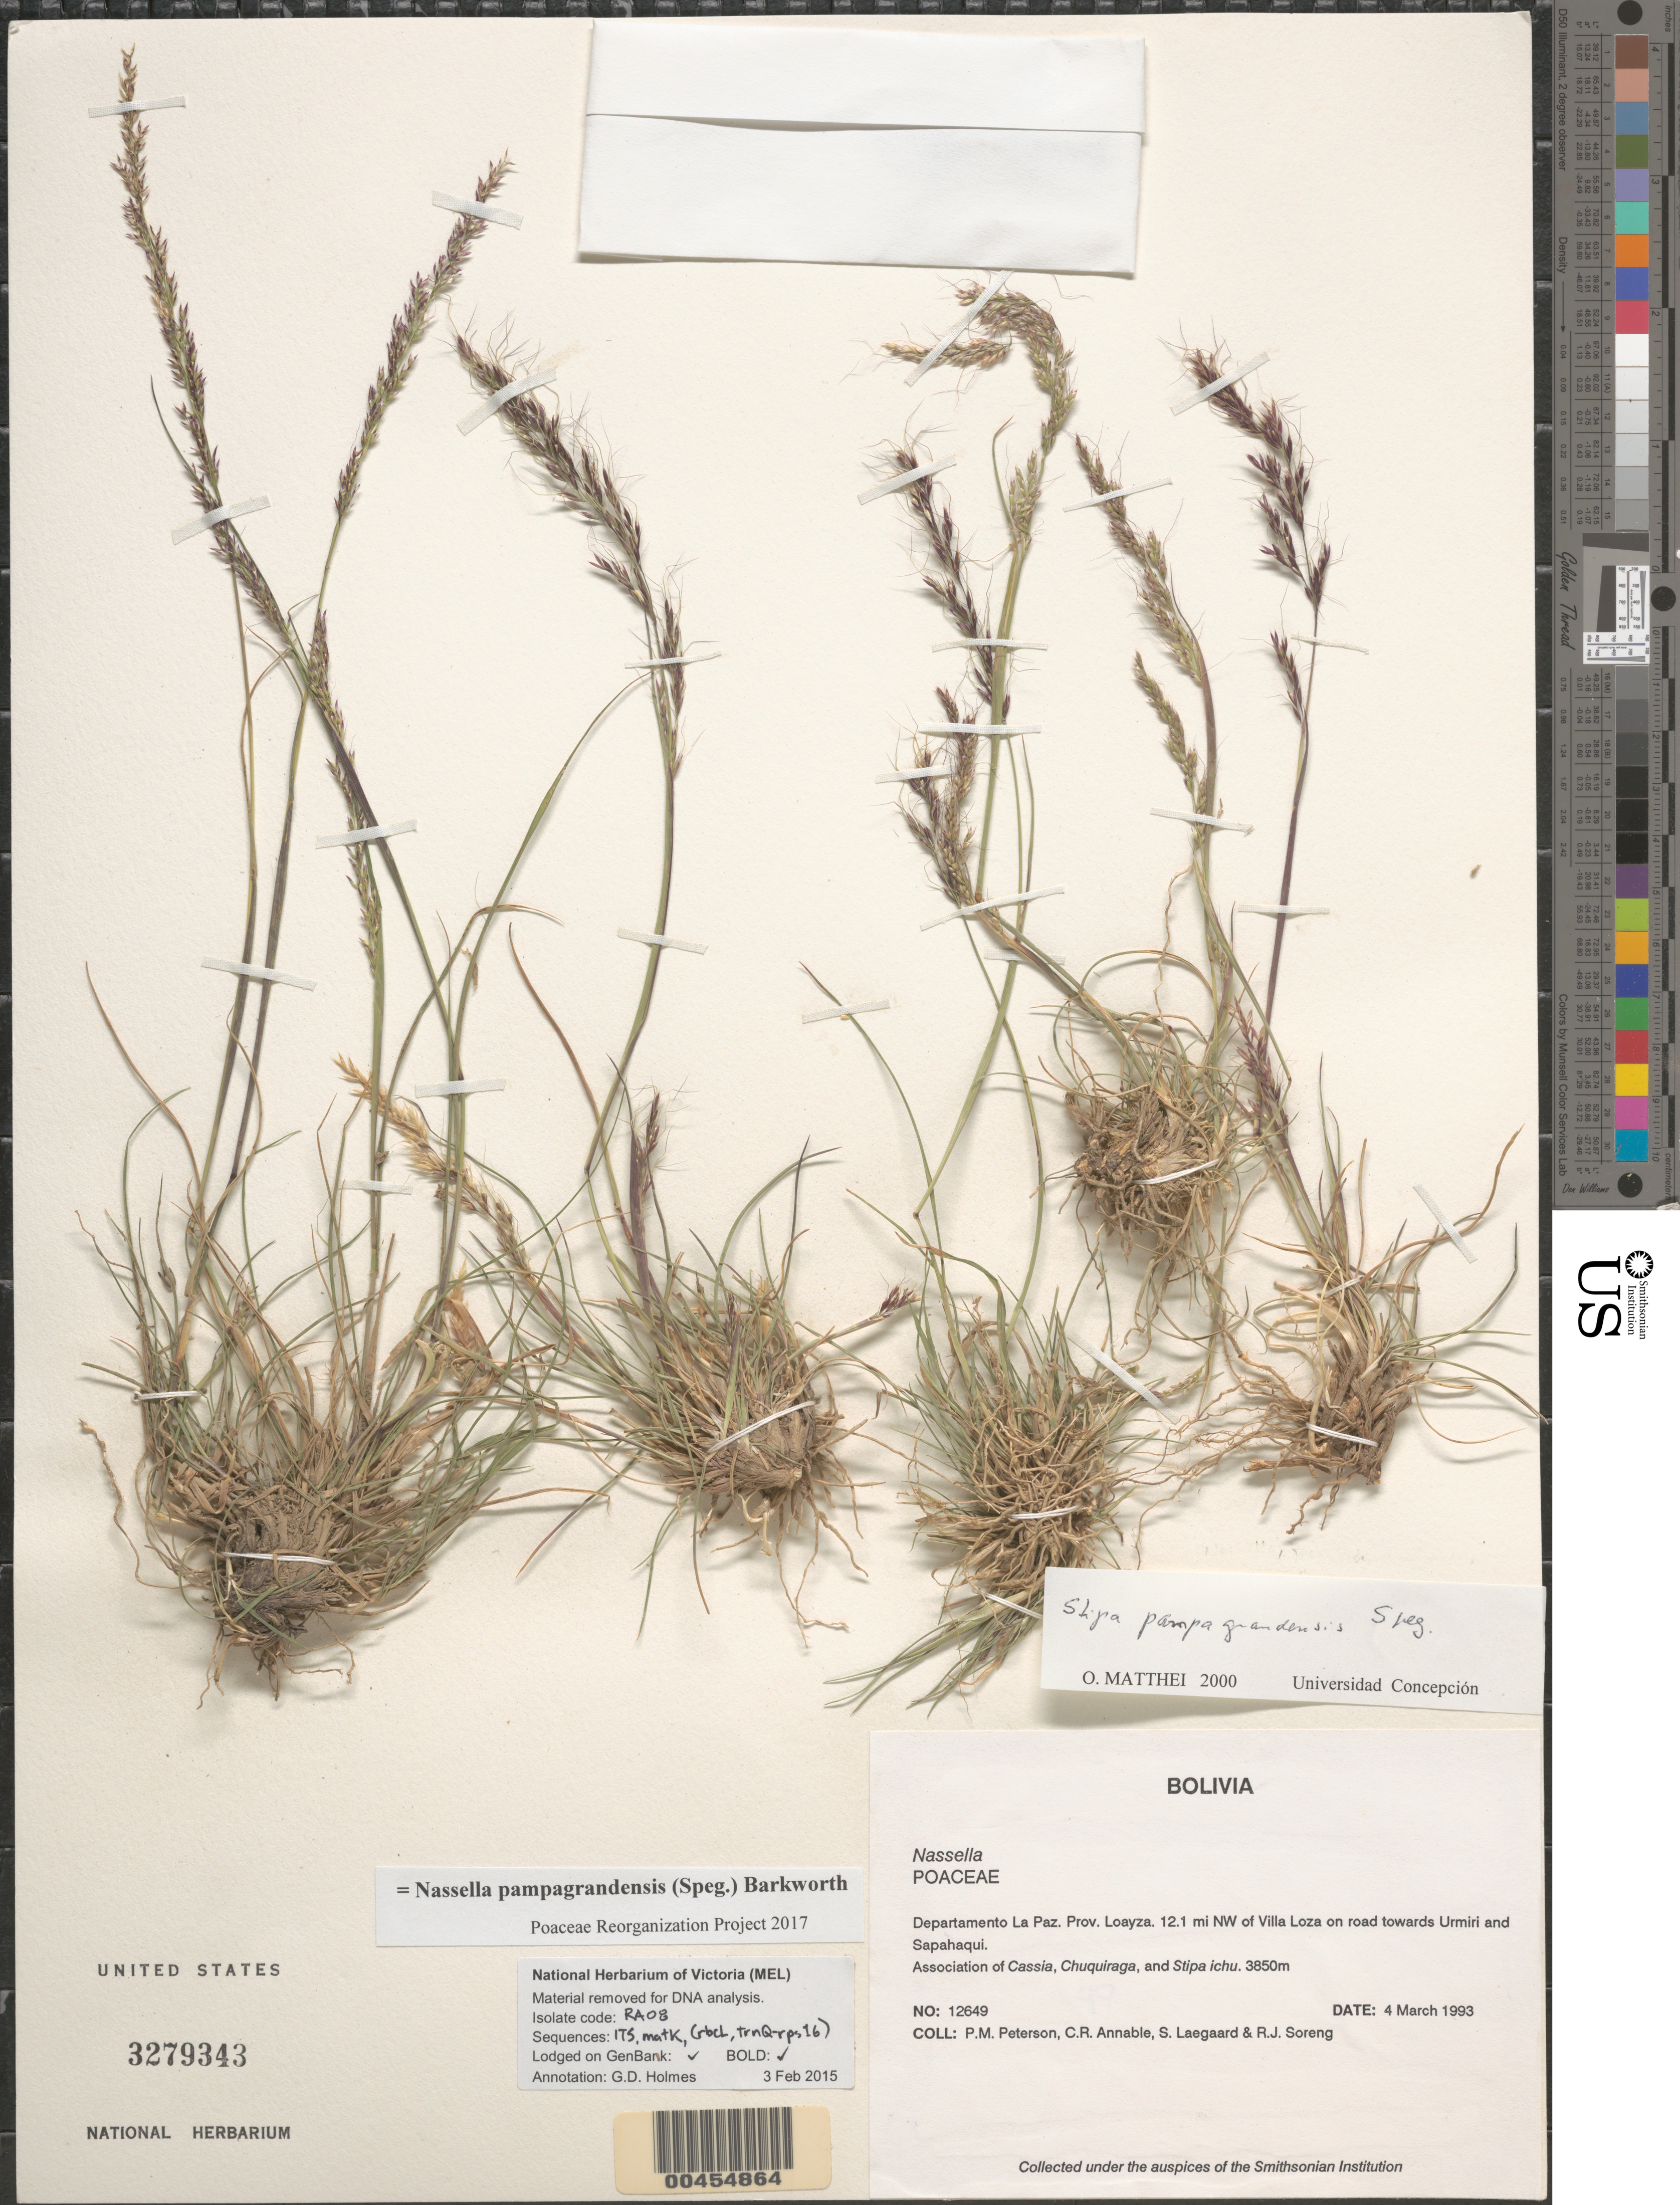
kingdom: Plantae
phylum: Tracheophyta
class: Liliopsida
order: Poales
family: Poaceae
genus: Nassella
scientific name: Nassella pampagrandensis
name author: (Speg.) Barkworth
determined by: Poaceae Reorganization Project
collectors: P. M. Peterson, C. R. Annable, S. Lægaard & R. J. Soreng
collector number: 12649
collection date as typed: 04 Mar 1993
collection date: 1993-03-04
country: Bolivia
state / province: La Paz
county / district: Loayza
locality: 12.1 mi NW of Villa Loza on road towards Urmiri and Sapahaqui.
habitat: Association of Cassia, Chuquiraga, and Stipa ichu.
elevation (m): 3850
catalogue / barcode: US 3279343